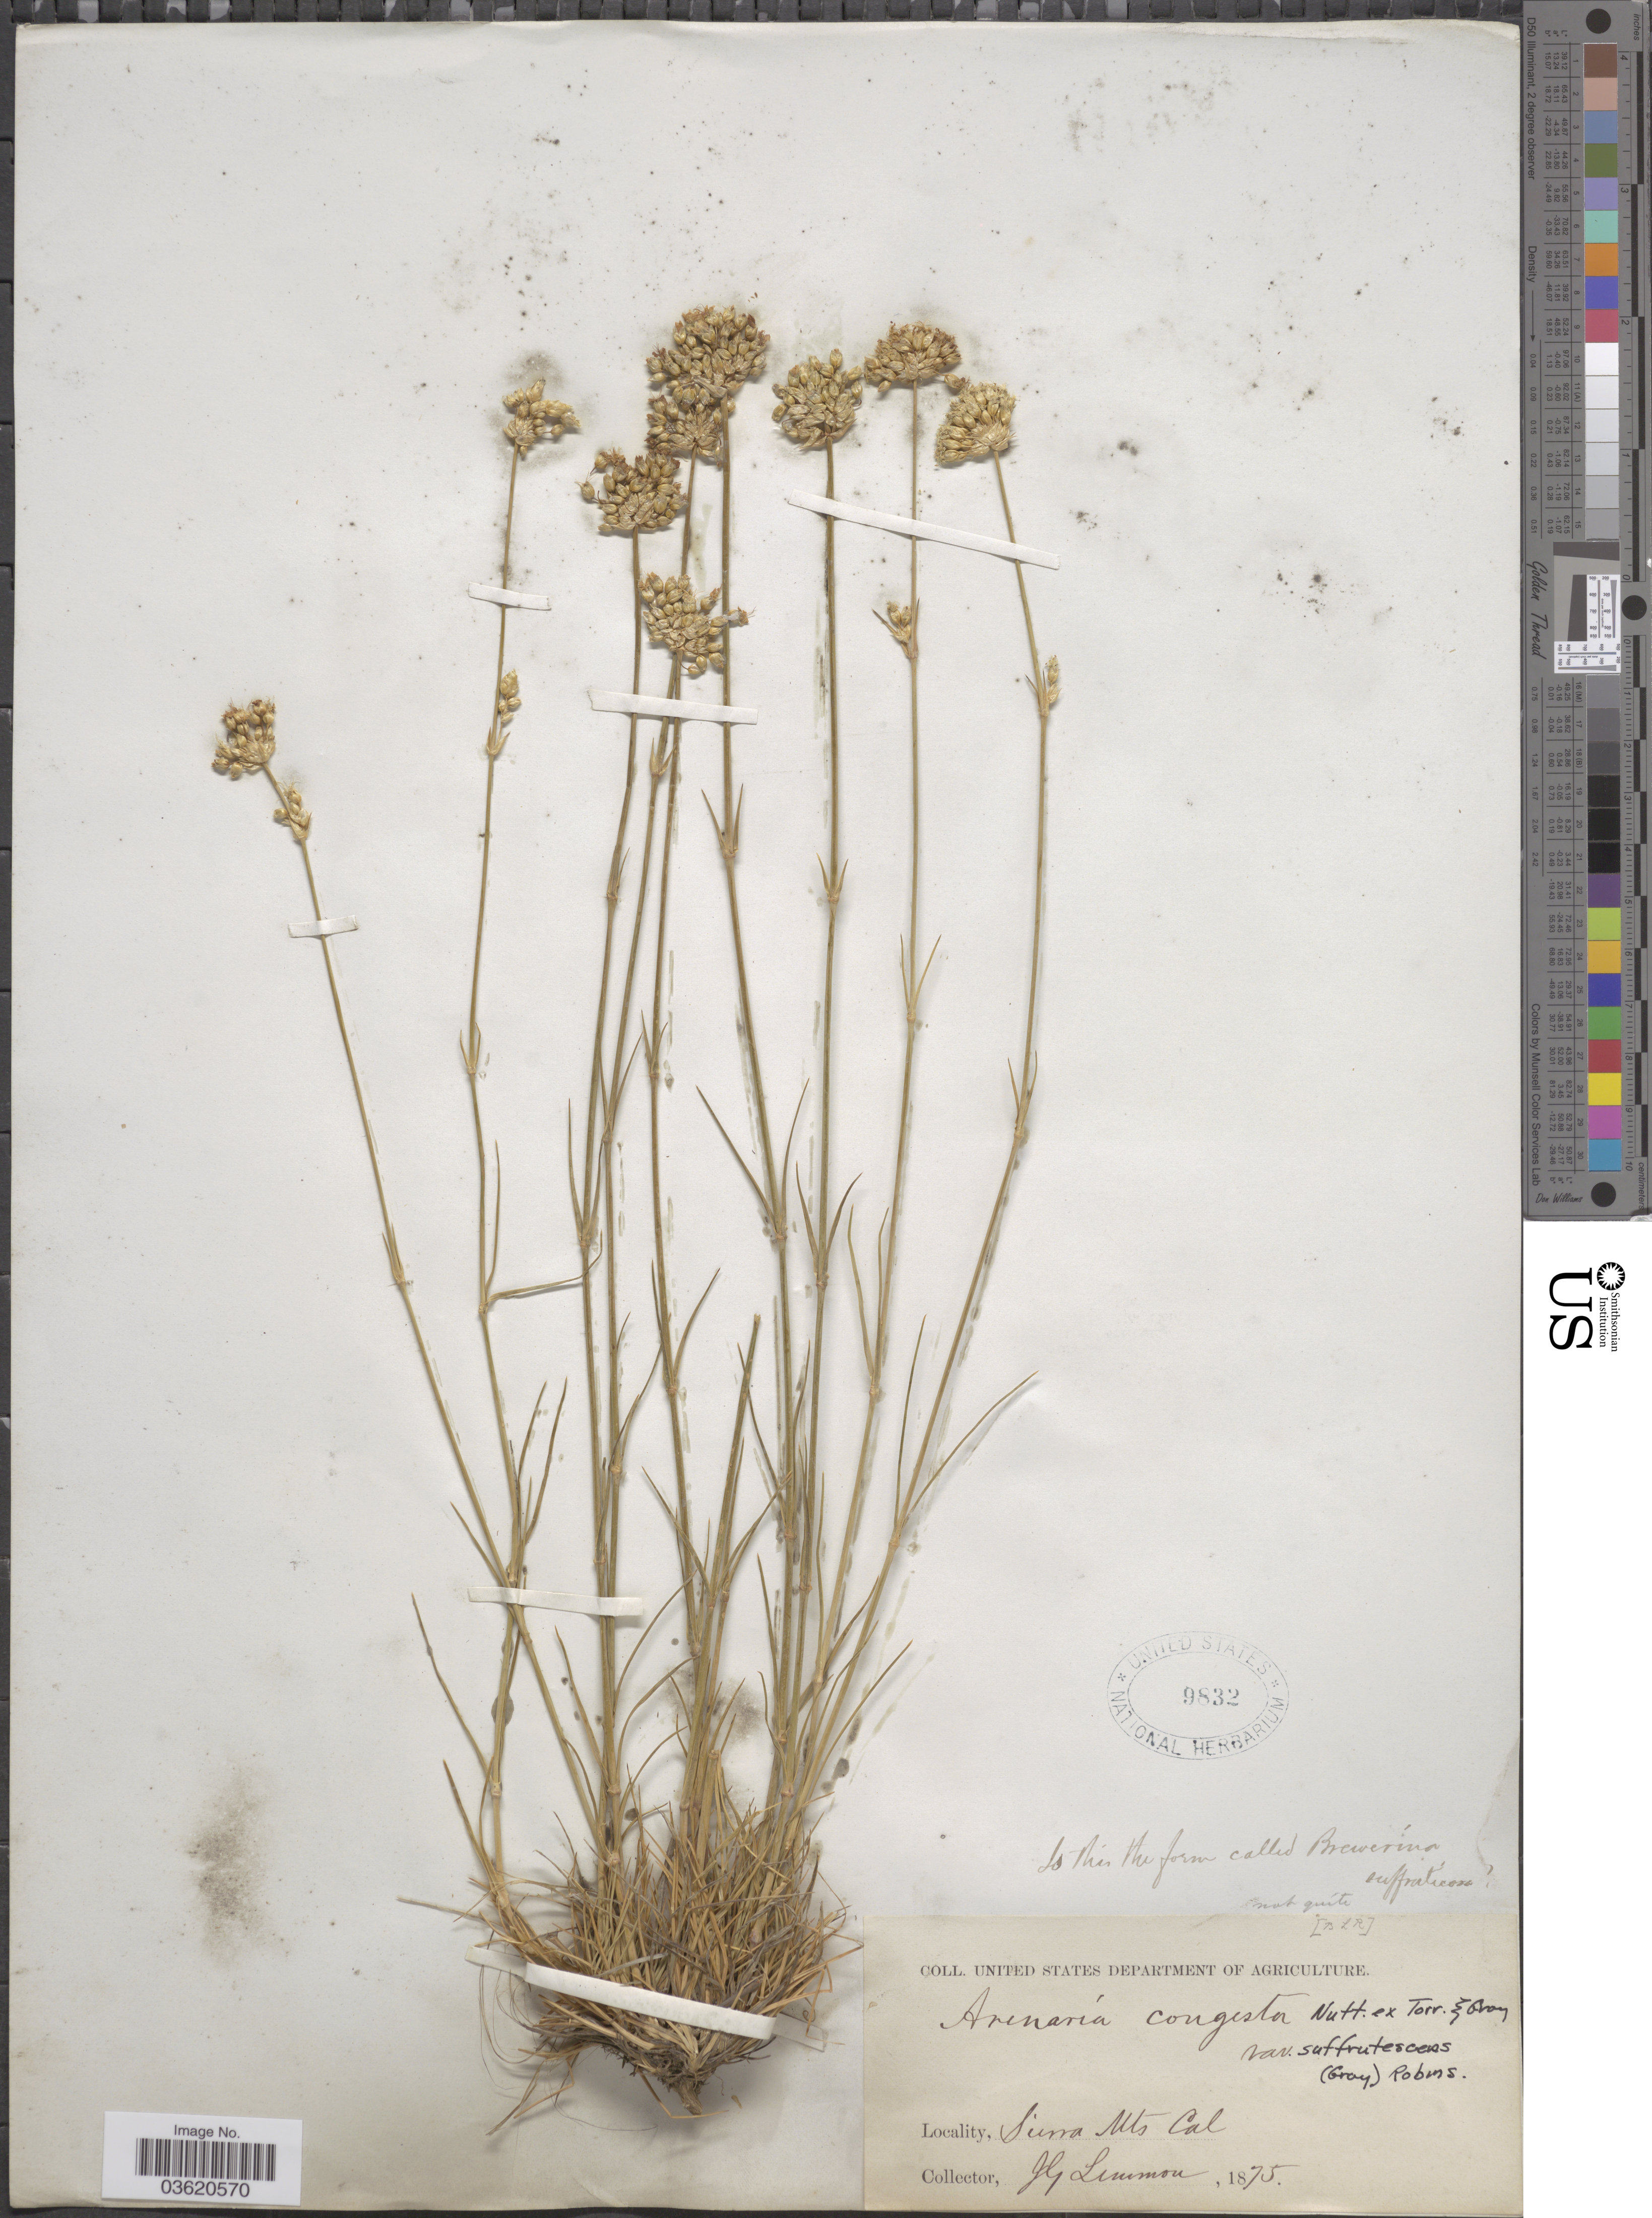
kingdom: Plantae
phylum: Tracheophyta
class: Magnoliopsida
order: Caryophyllales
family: Caryophyllaceae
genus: Eremogone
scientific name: Eremogone congesta var. suffrutescens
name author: (A. Gray) R.L. Hartm. & Rabeler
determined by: Strong, Mark T., (BOT), Smithsonian Institution - National Museum of Natural History (UNITED STATES)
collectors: J. Lemmon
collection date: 1875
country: United States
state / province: California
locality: Sierra Mts.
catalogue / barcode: US 9832